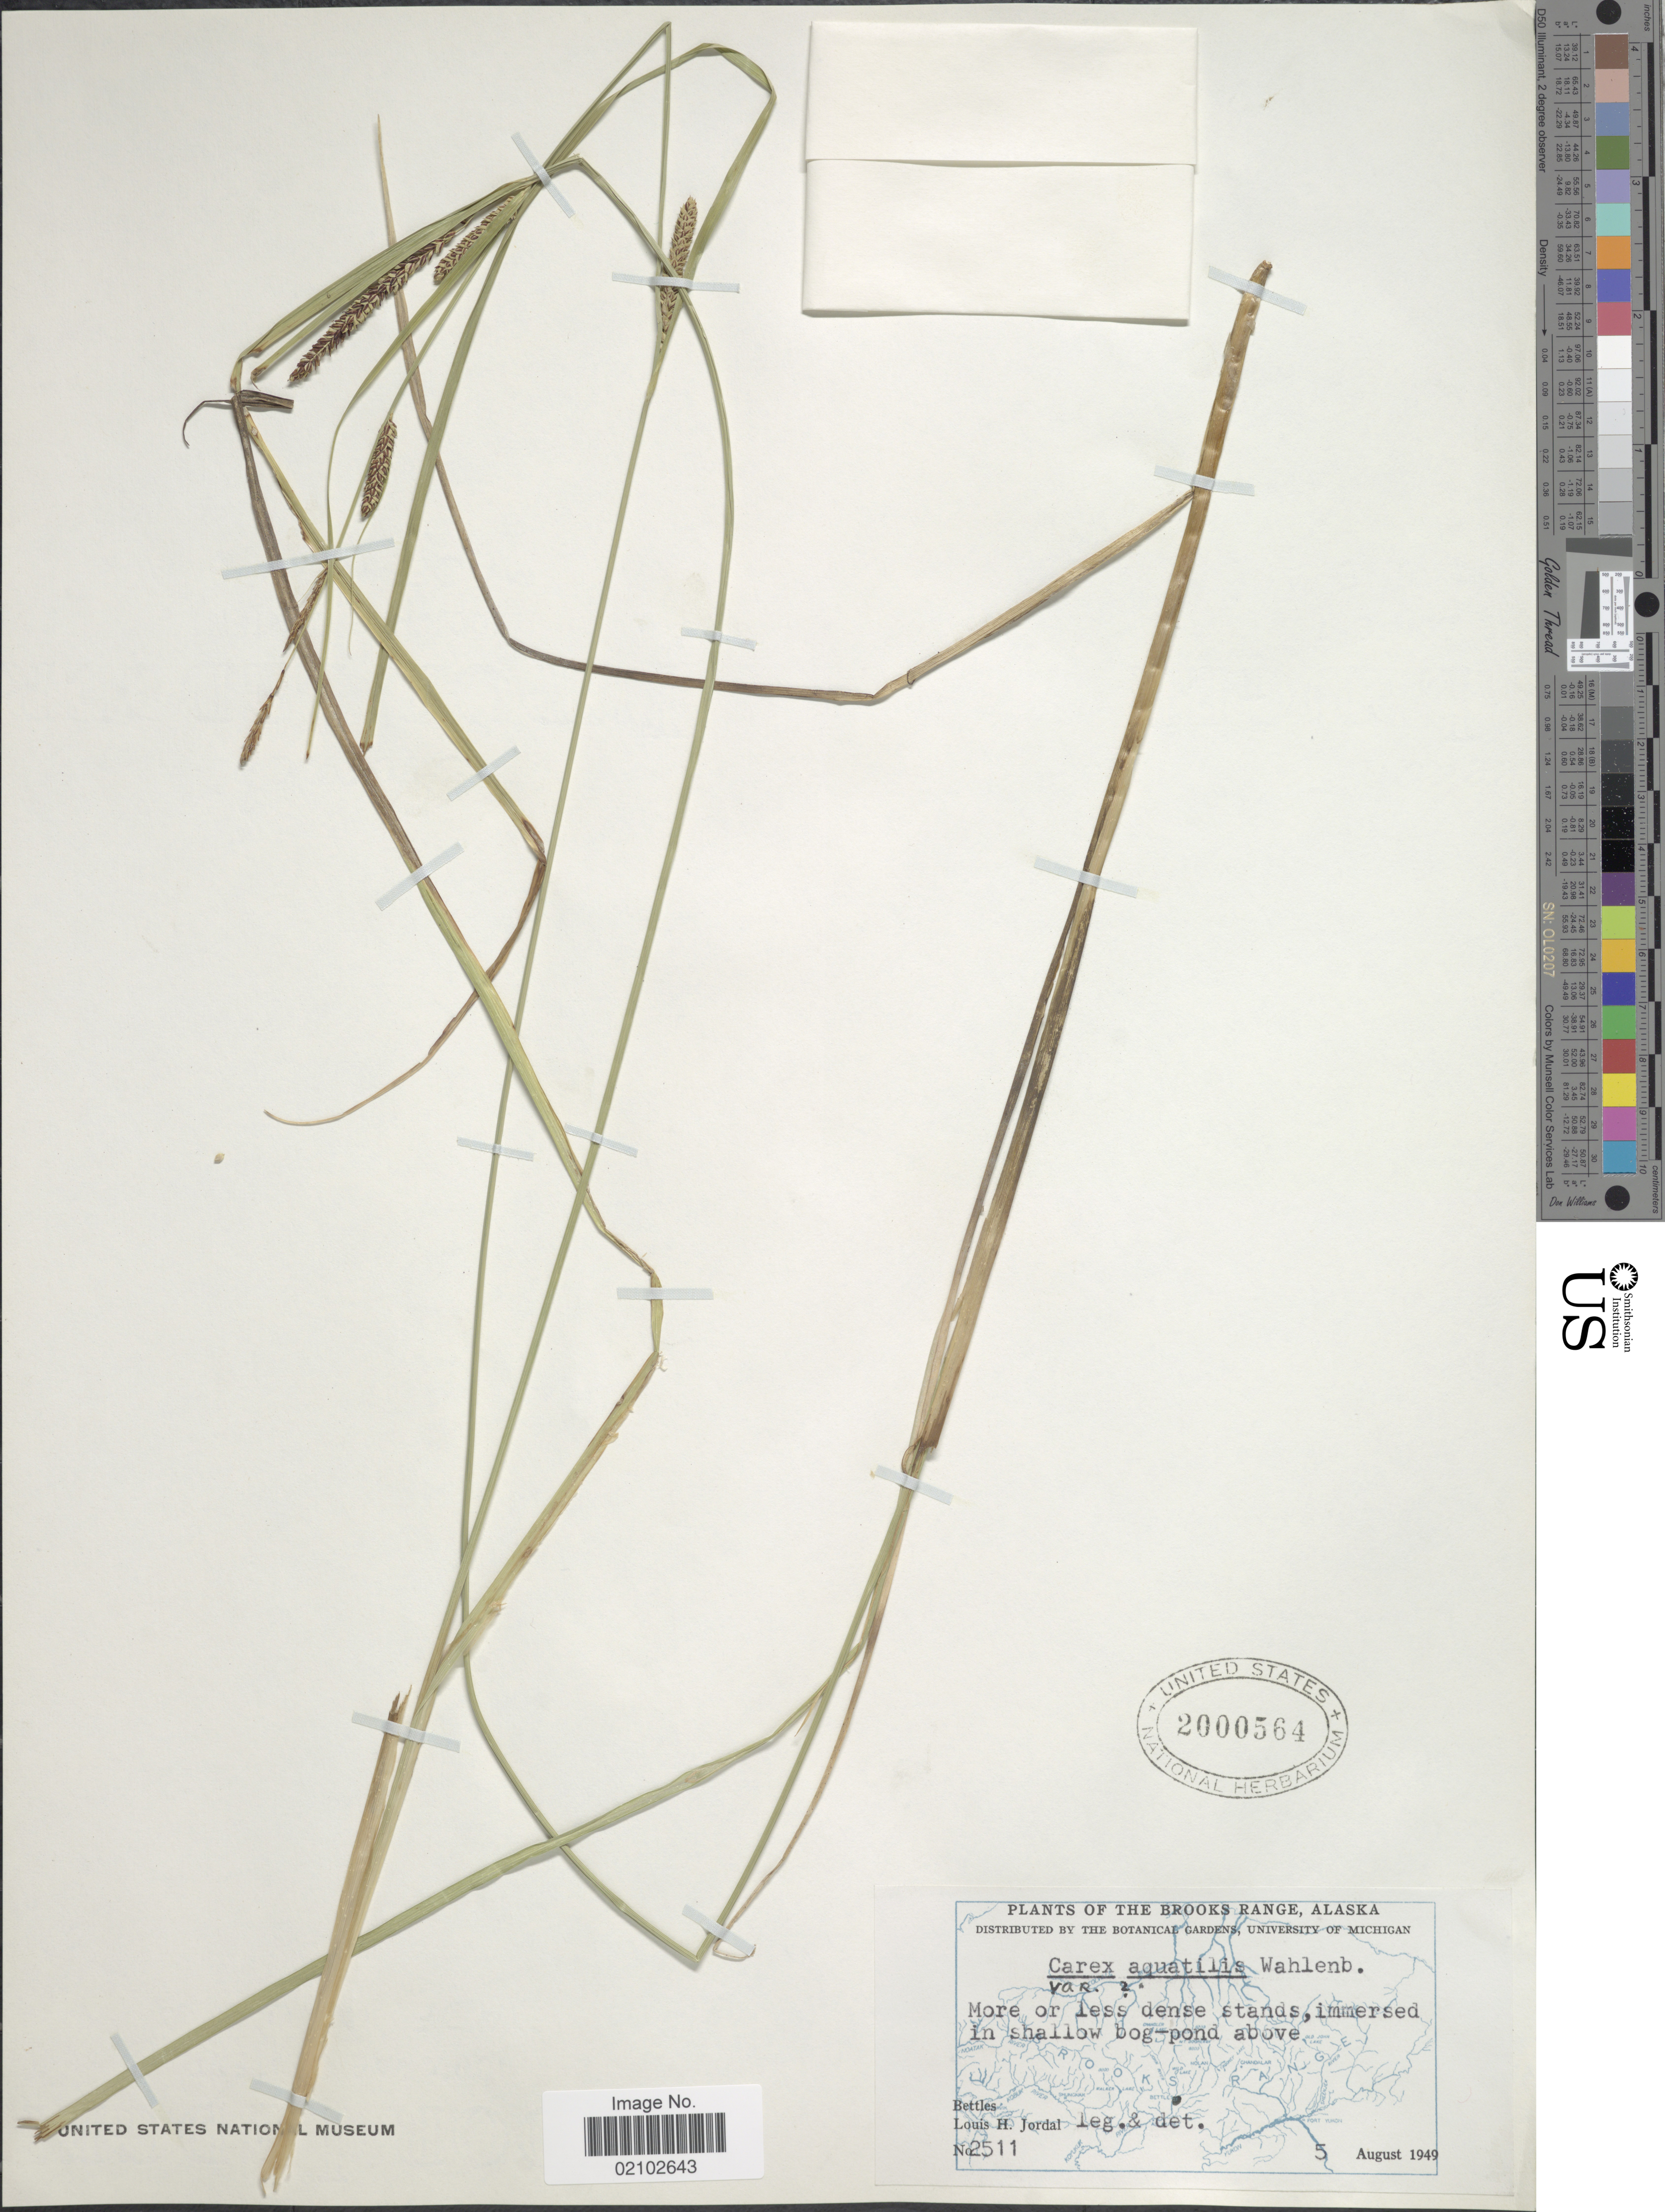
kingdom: Plantae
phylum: Tracheophyta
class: Liliopsida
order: Poales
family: Cyperaceae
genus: Carex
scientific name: Carex aquatilis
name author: Wahlenb.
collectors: L. Jordal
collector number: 2511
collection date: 1949-08-05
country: United States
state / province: Alaska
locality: The Brooks Range, immersed in shallow bog-pond above Bettles.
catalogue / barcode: US 2000564